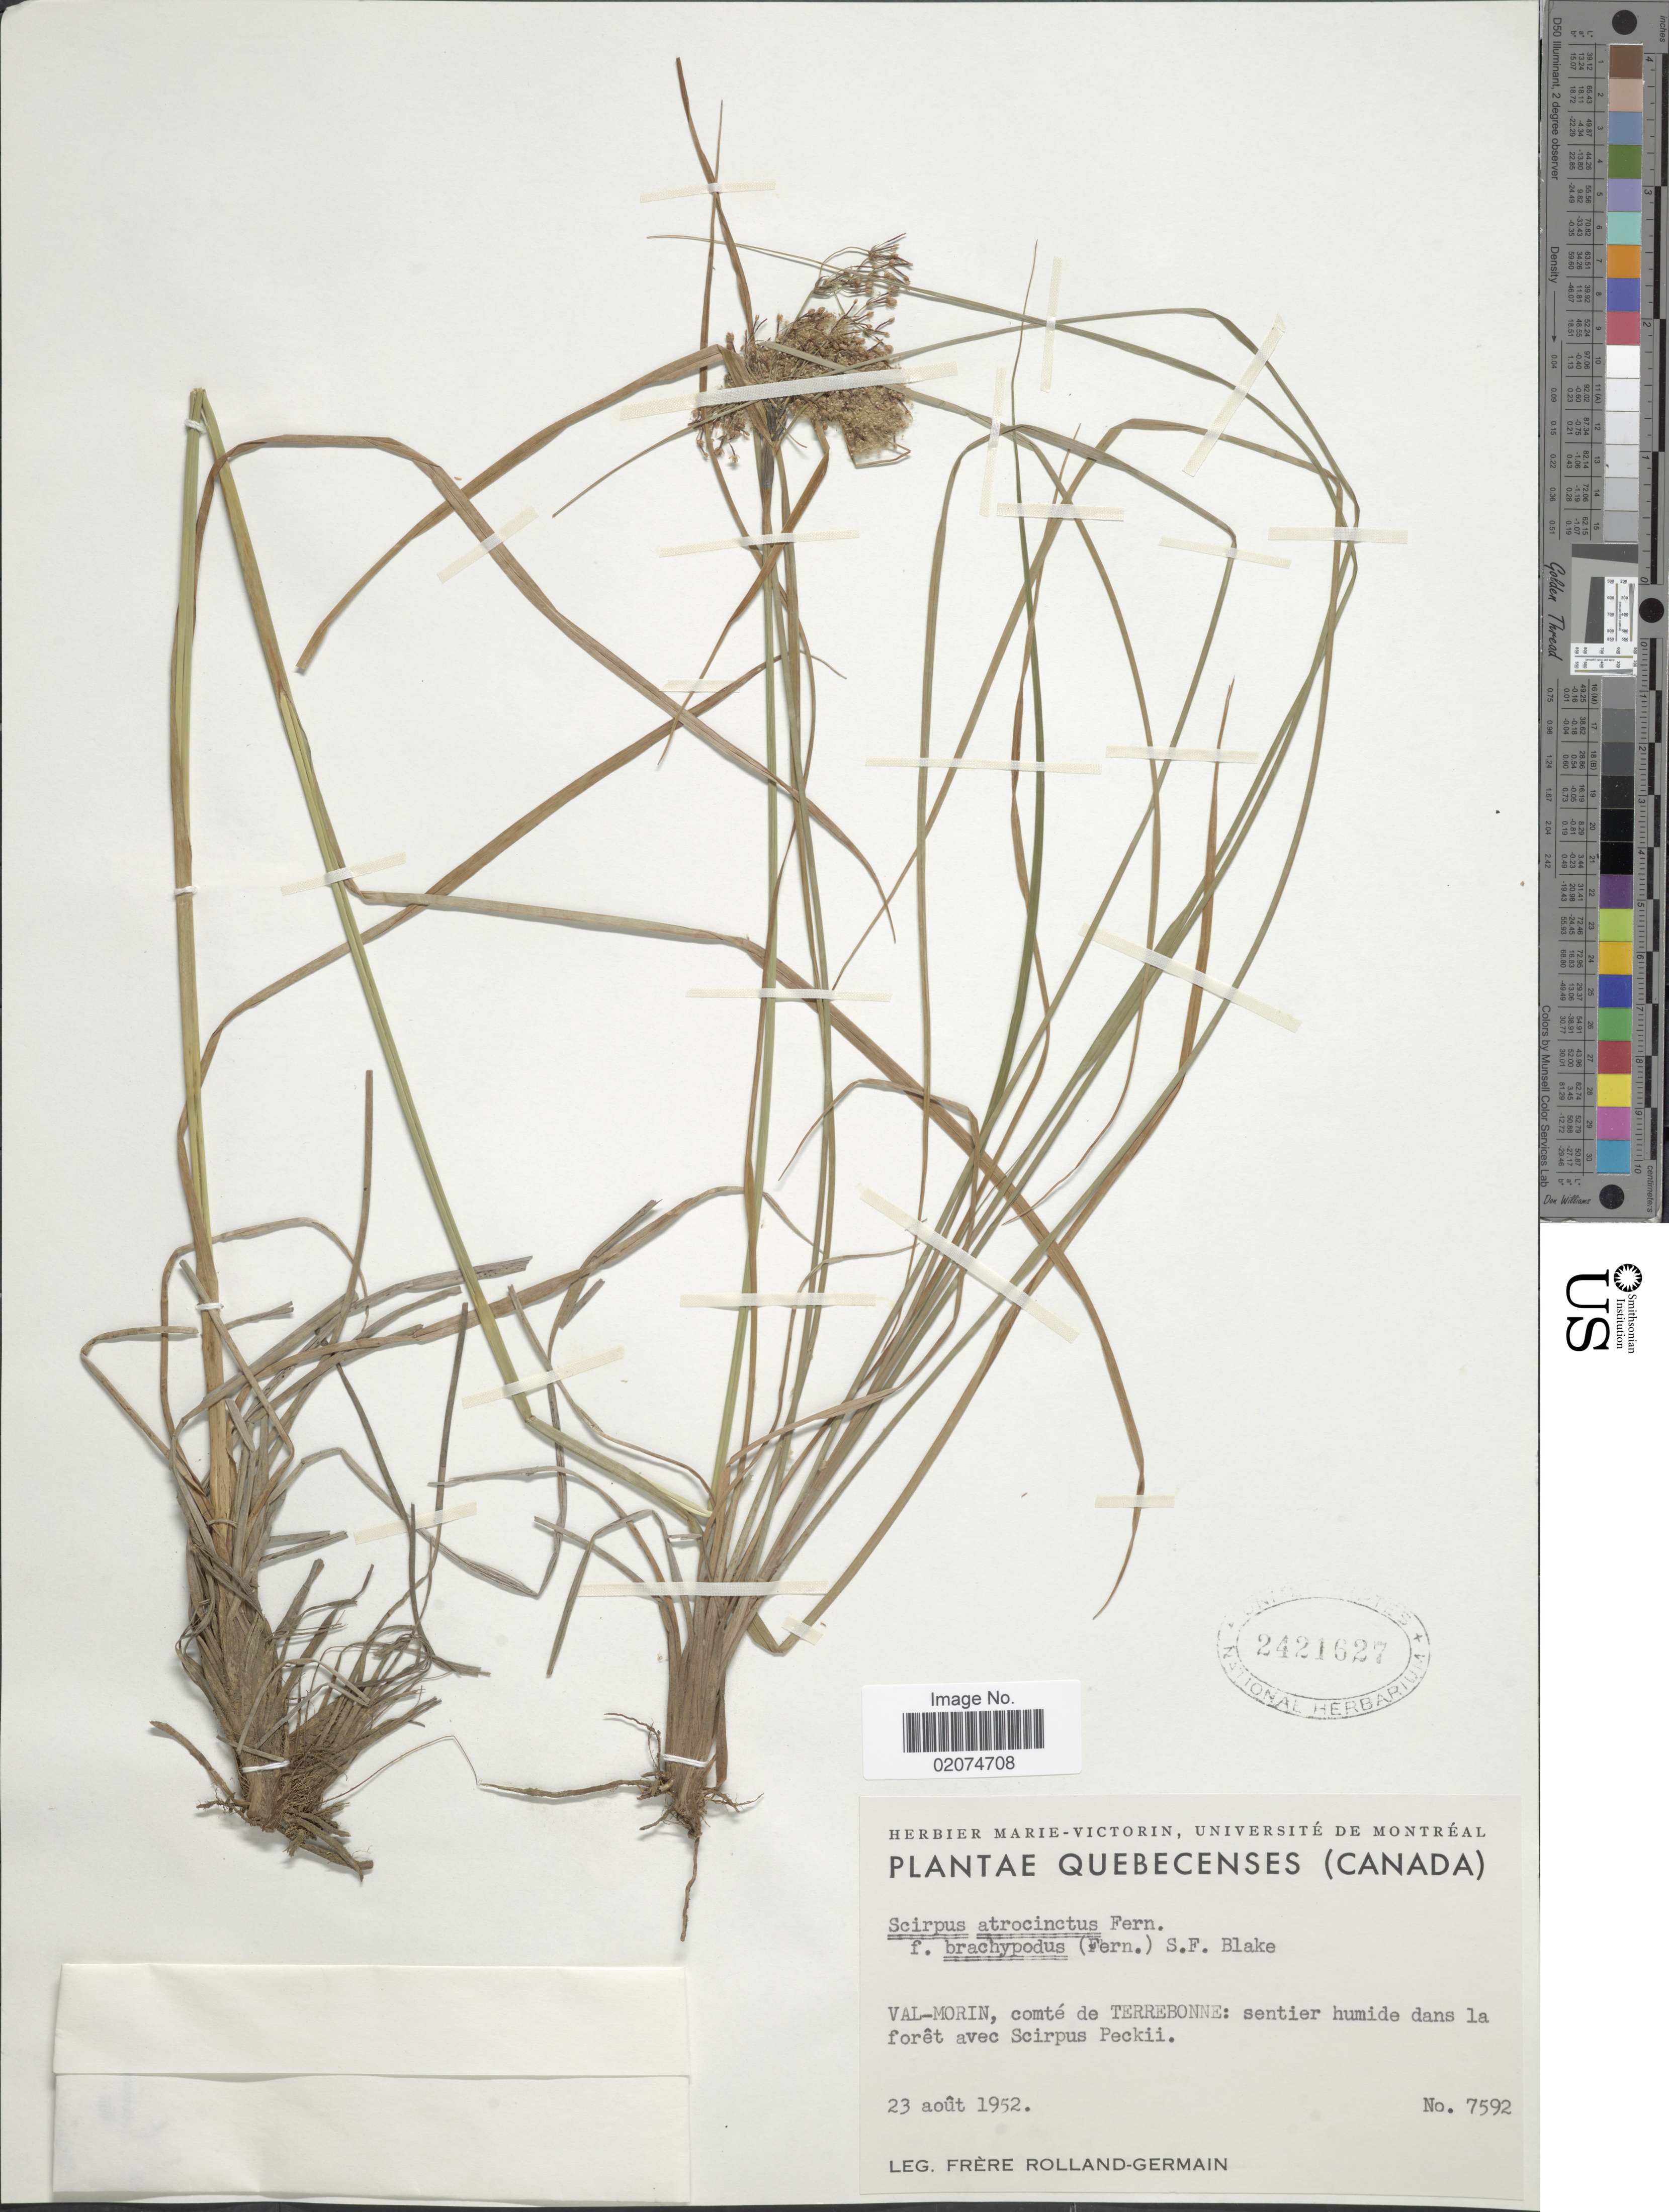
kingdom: Plantae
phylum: Tracheophyta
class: Liliopsida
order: Poales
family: Cyperaceae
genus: Scirpus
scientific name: Scirpus atrocinctus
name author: Fernald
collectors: Rolland-Germain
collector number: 7592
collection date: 1952-08-23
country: Canada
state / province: Quebec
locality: Val Morin, comte de Terrebonne: sentier humide dans la foret avec Scirpus Peckii.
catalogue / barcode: US 2421627